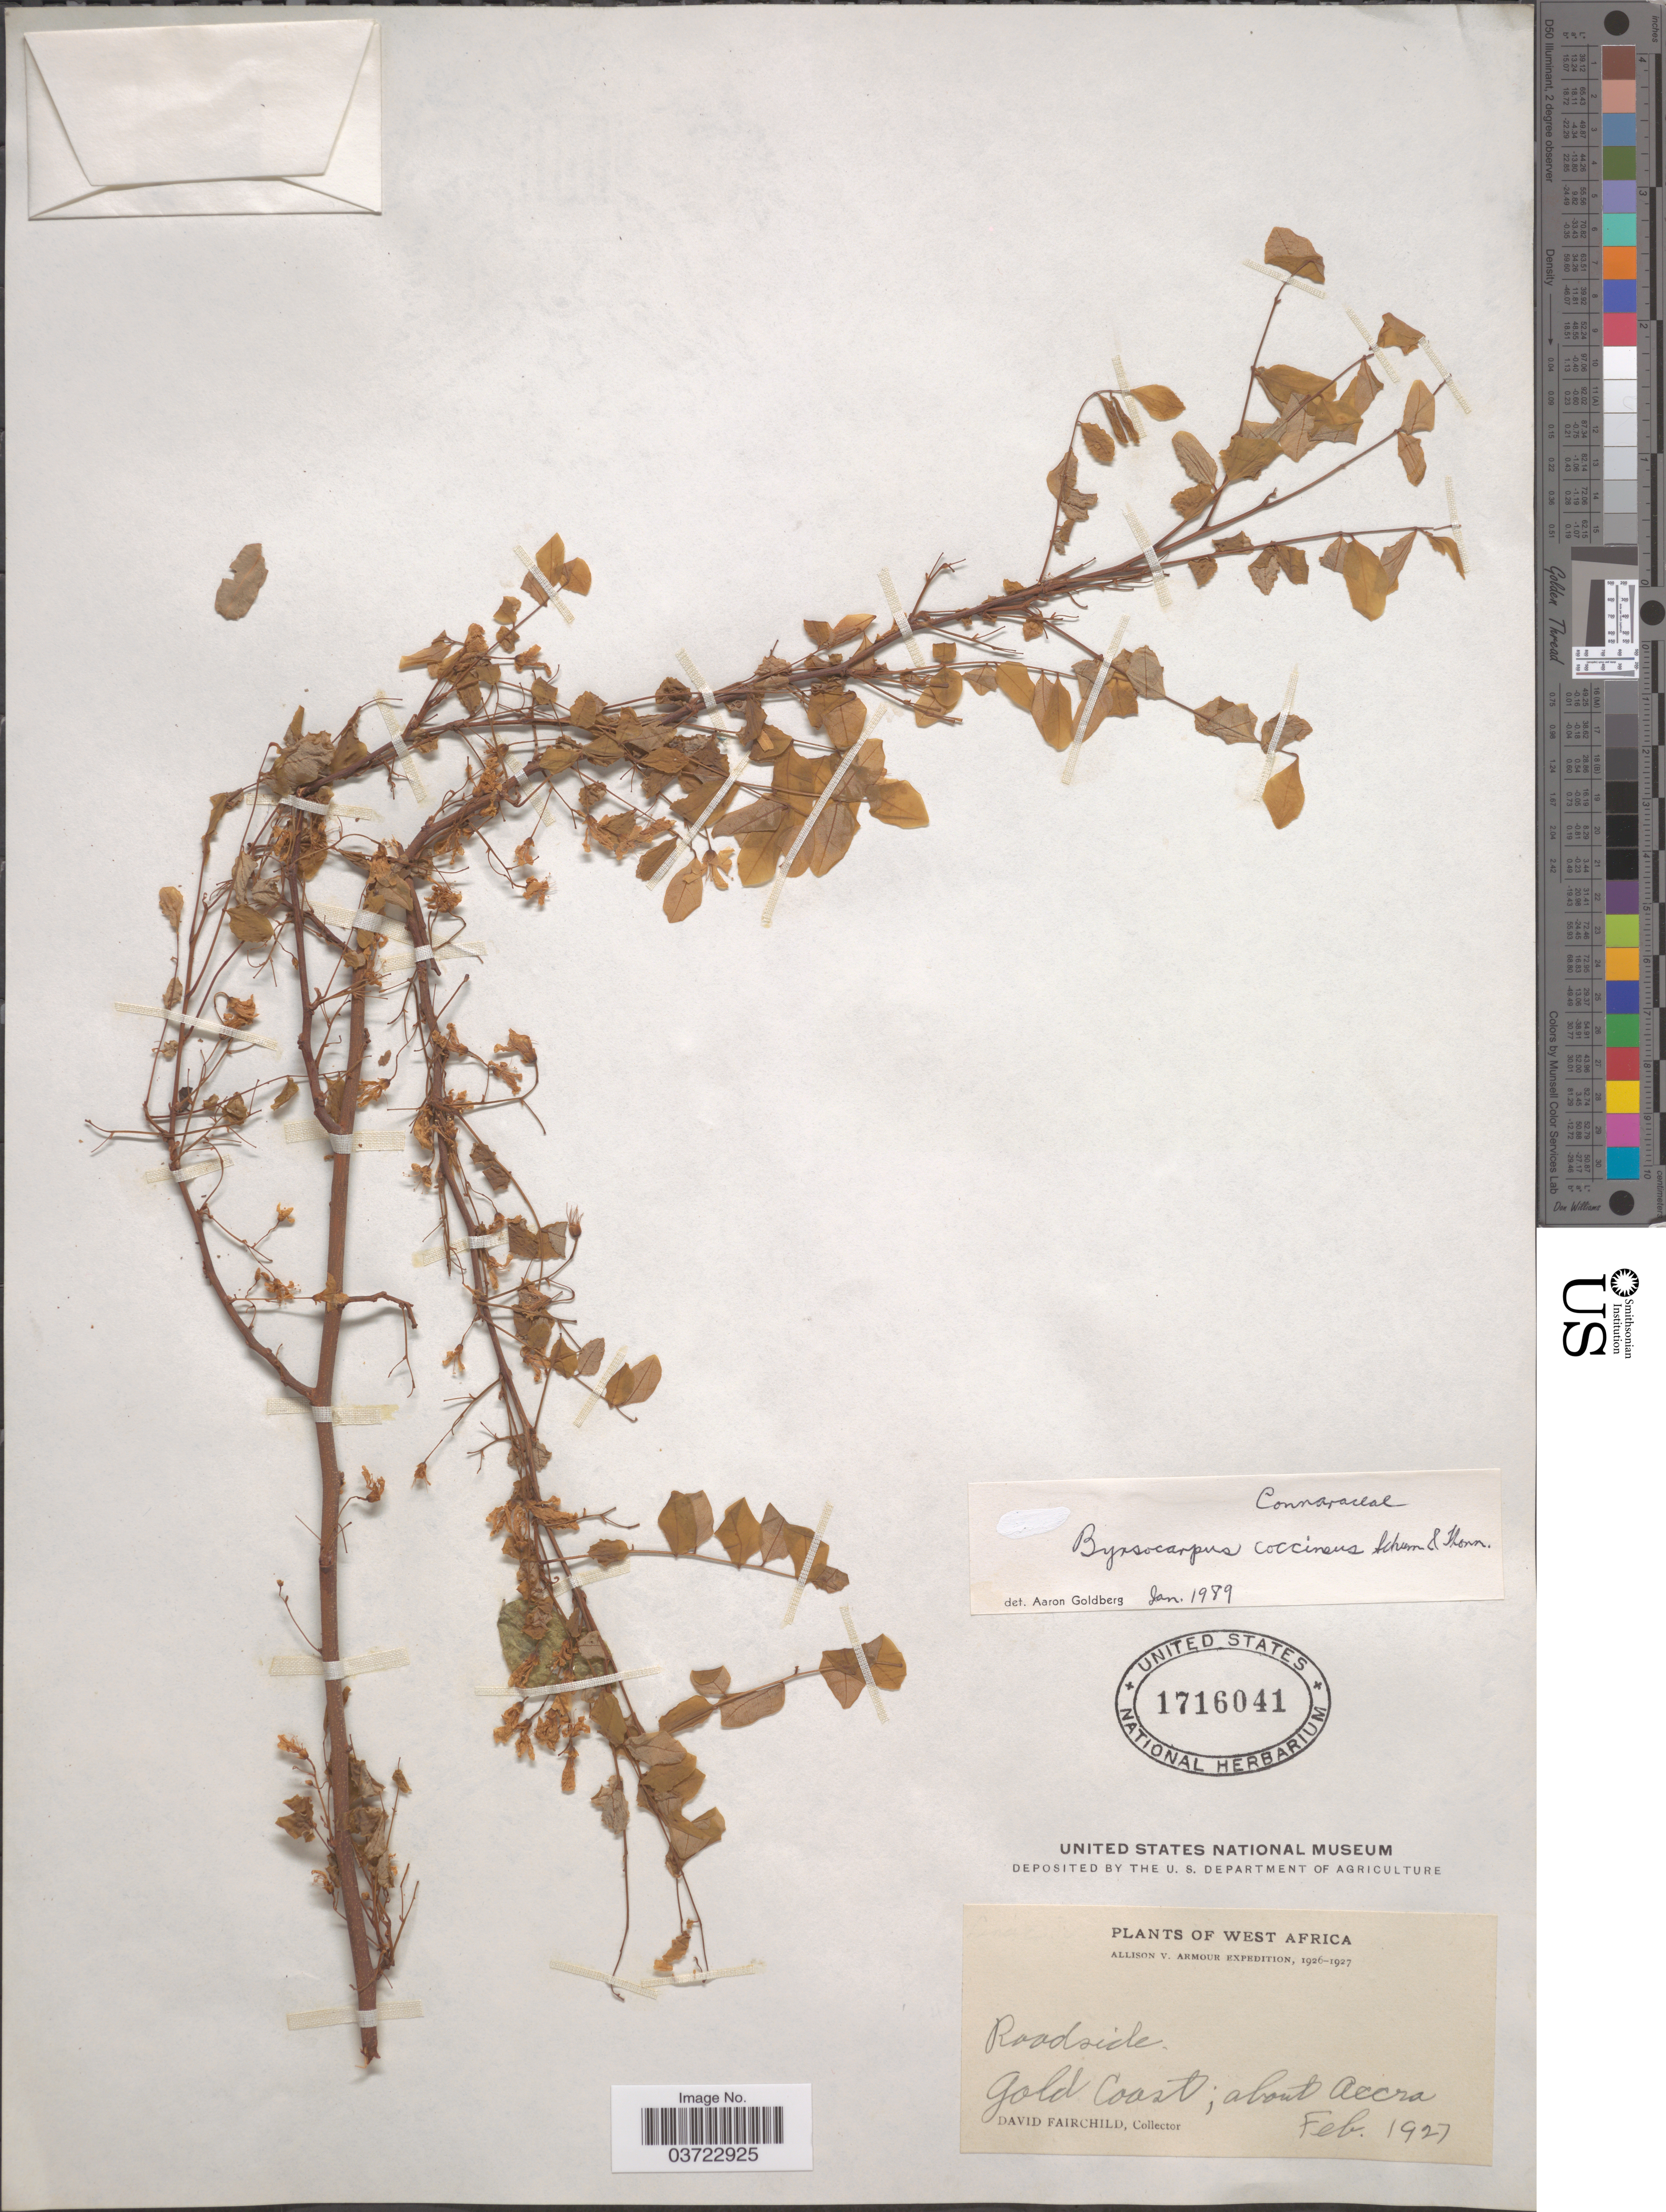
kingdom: Plantae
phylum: Tracheophyta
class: Magnoliopsida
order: Oxalidales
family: Connaraceae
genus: Rourea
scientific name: Rourea coccinea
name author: (Schumach. & Thonn.) Benth.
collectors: D. Fairchild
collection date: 1927-02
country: Ghana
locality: West Africa. Gold Coast; about Aecra.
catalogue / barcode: US 1716041